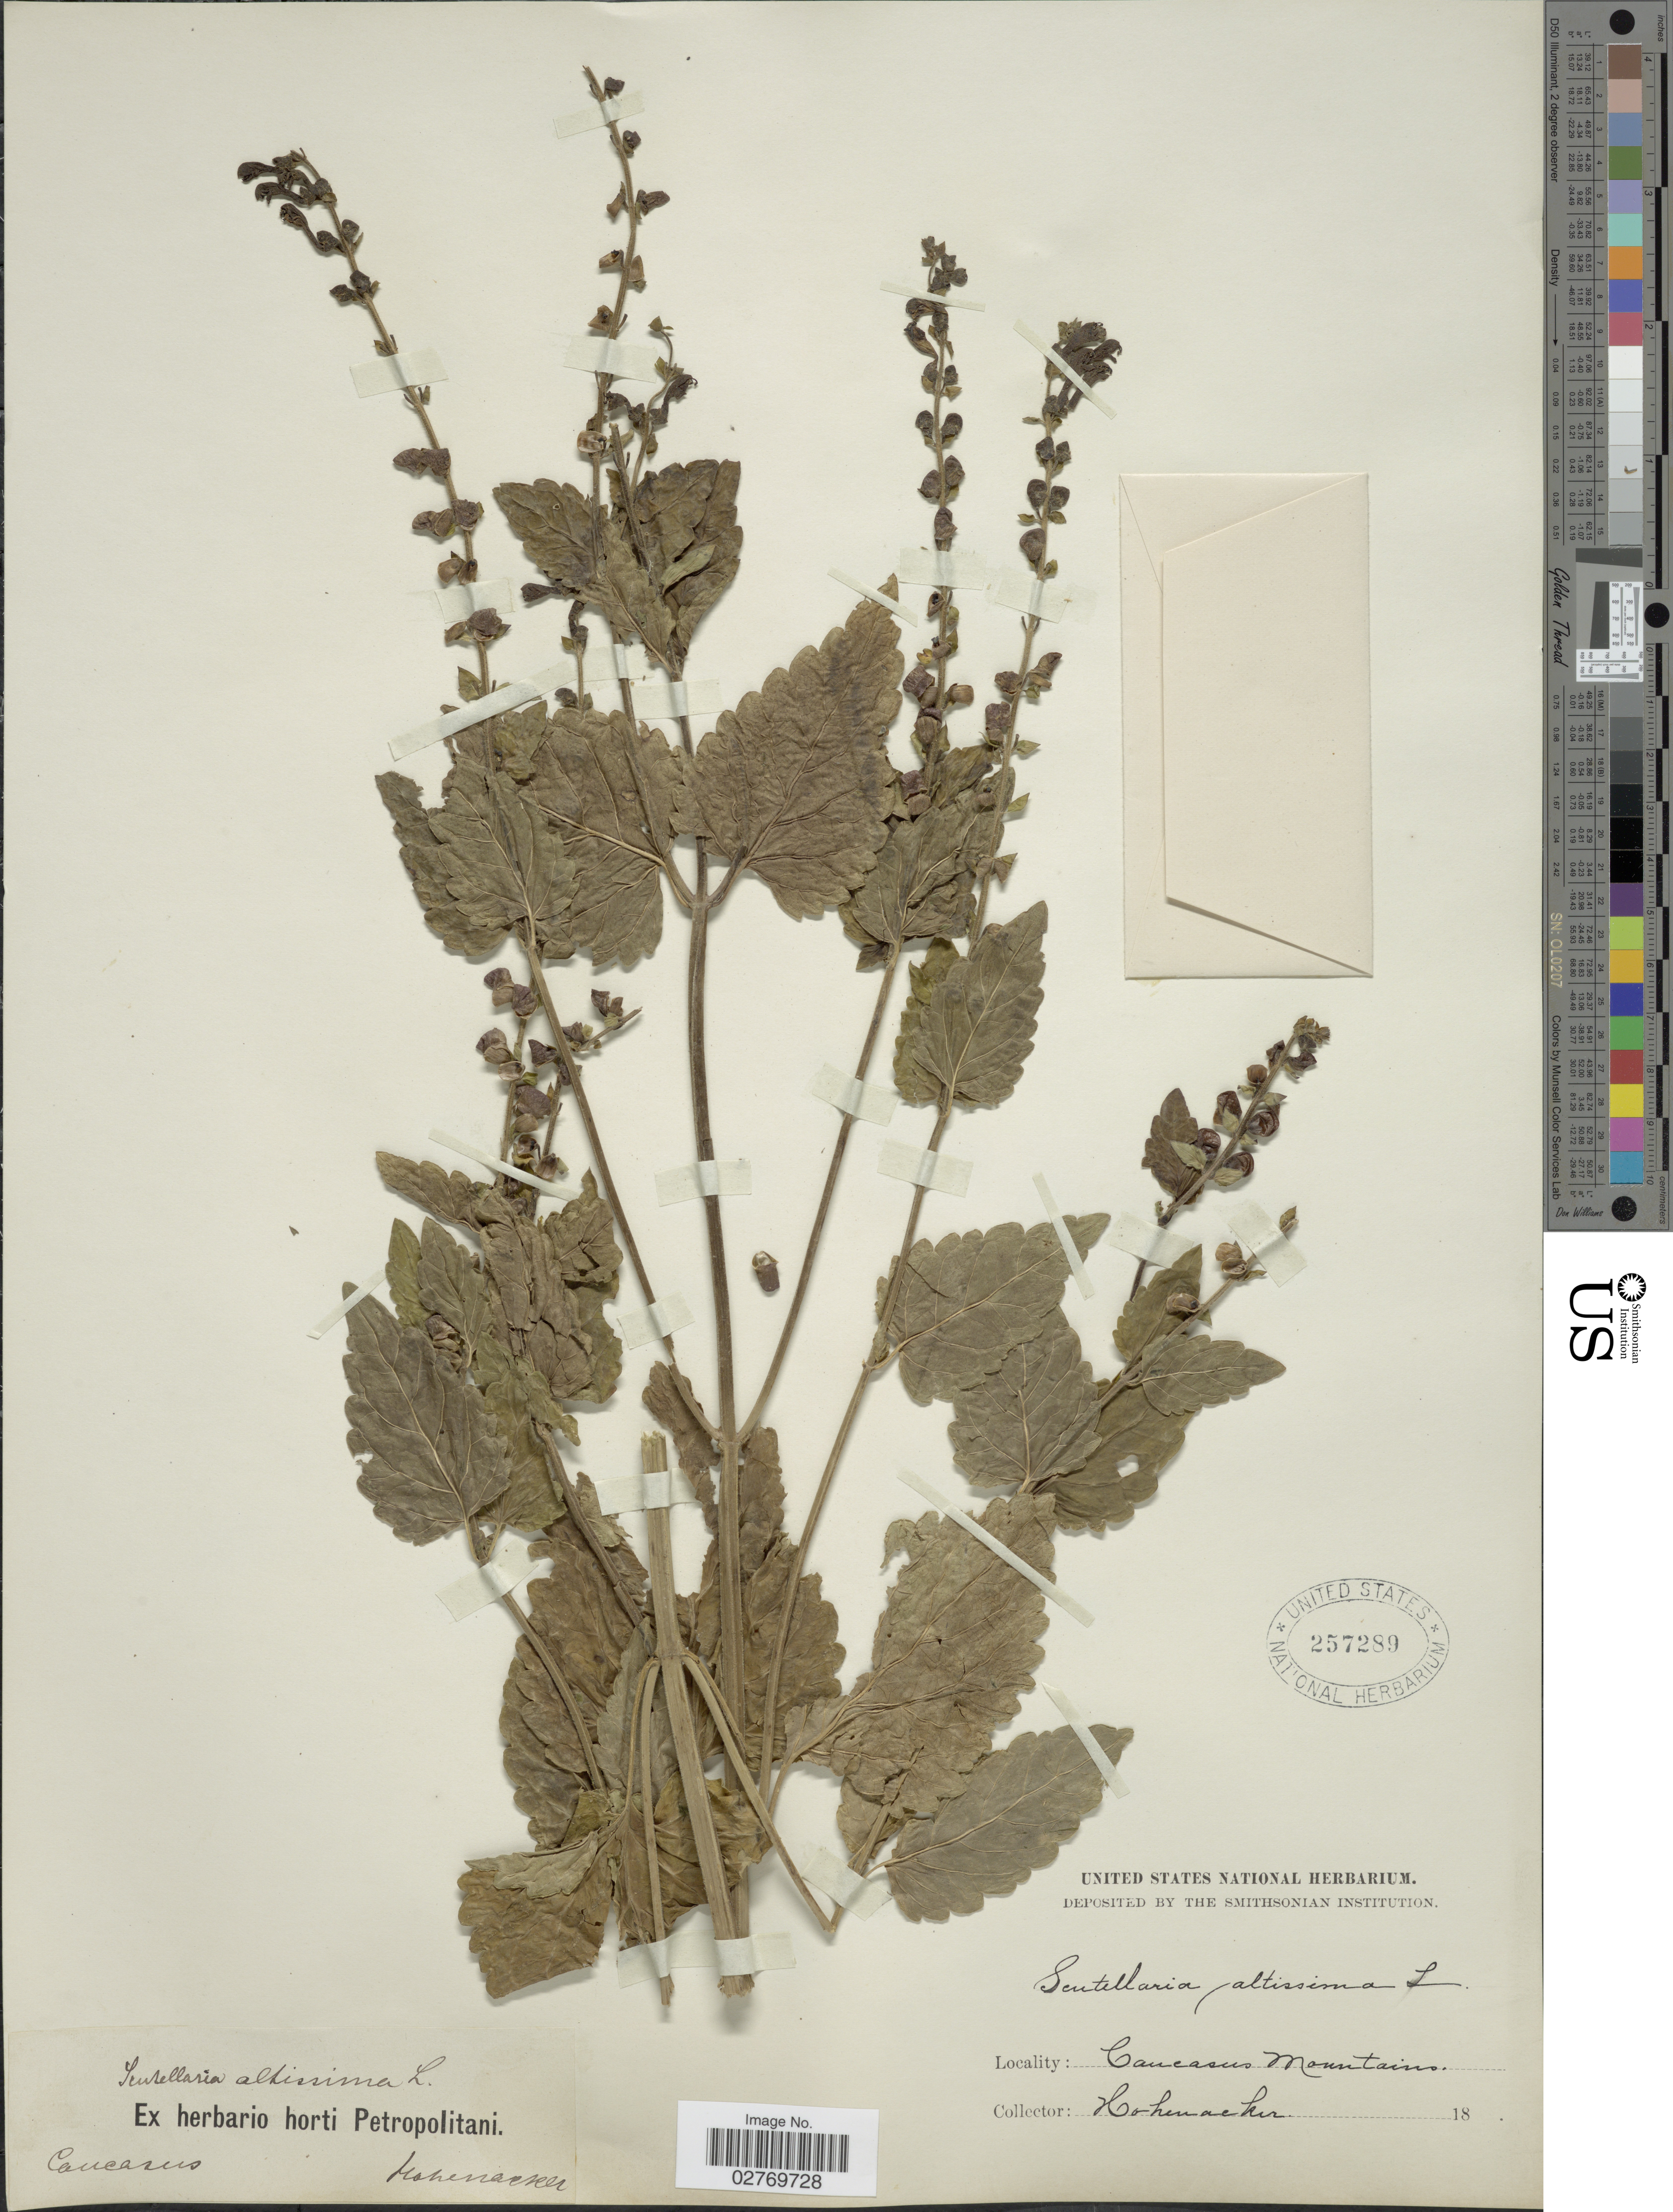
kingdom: Plantae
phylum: Tracheophyta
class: Magnoliopsida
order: Lamiales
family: Lamiaceae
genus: Scutellaria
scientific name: Scutellaria altissima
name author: L.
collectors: Hohenacker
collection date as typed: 18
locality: Caucasus Mountains.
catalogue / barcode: US 257289